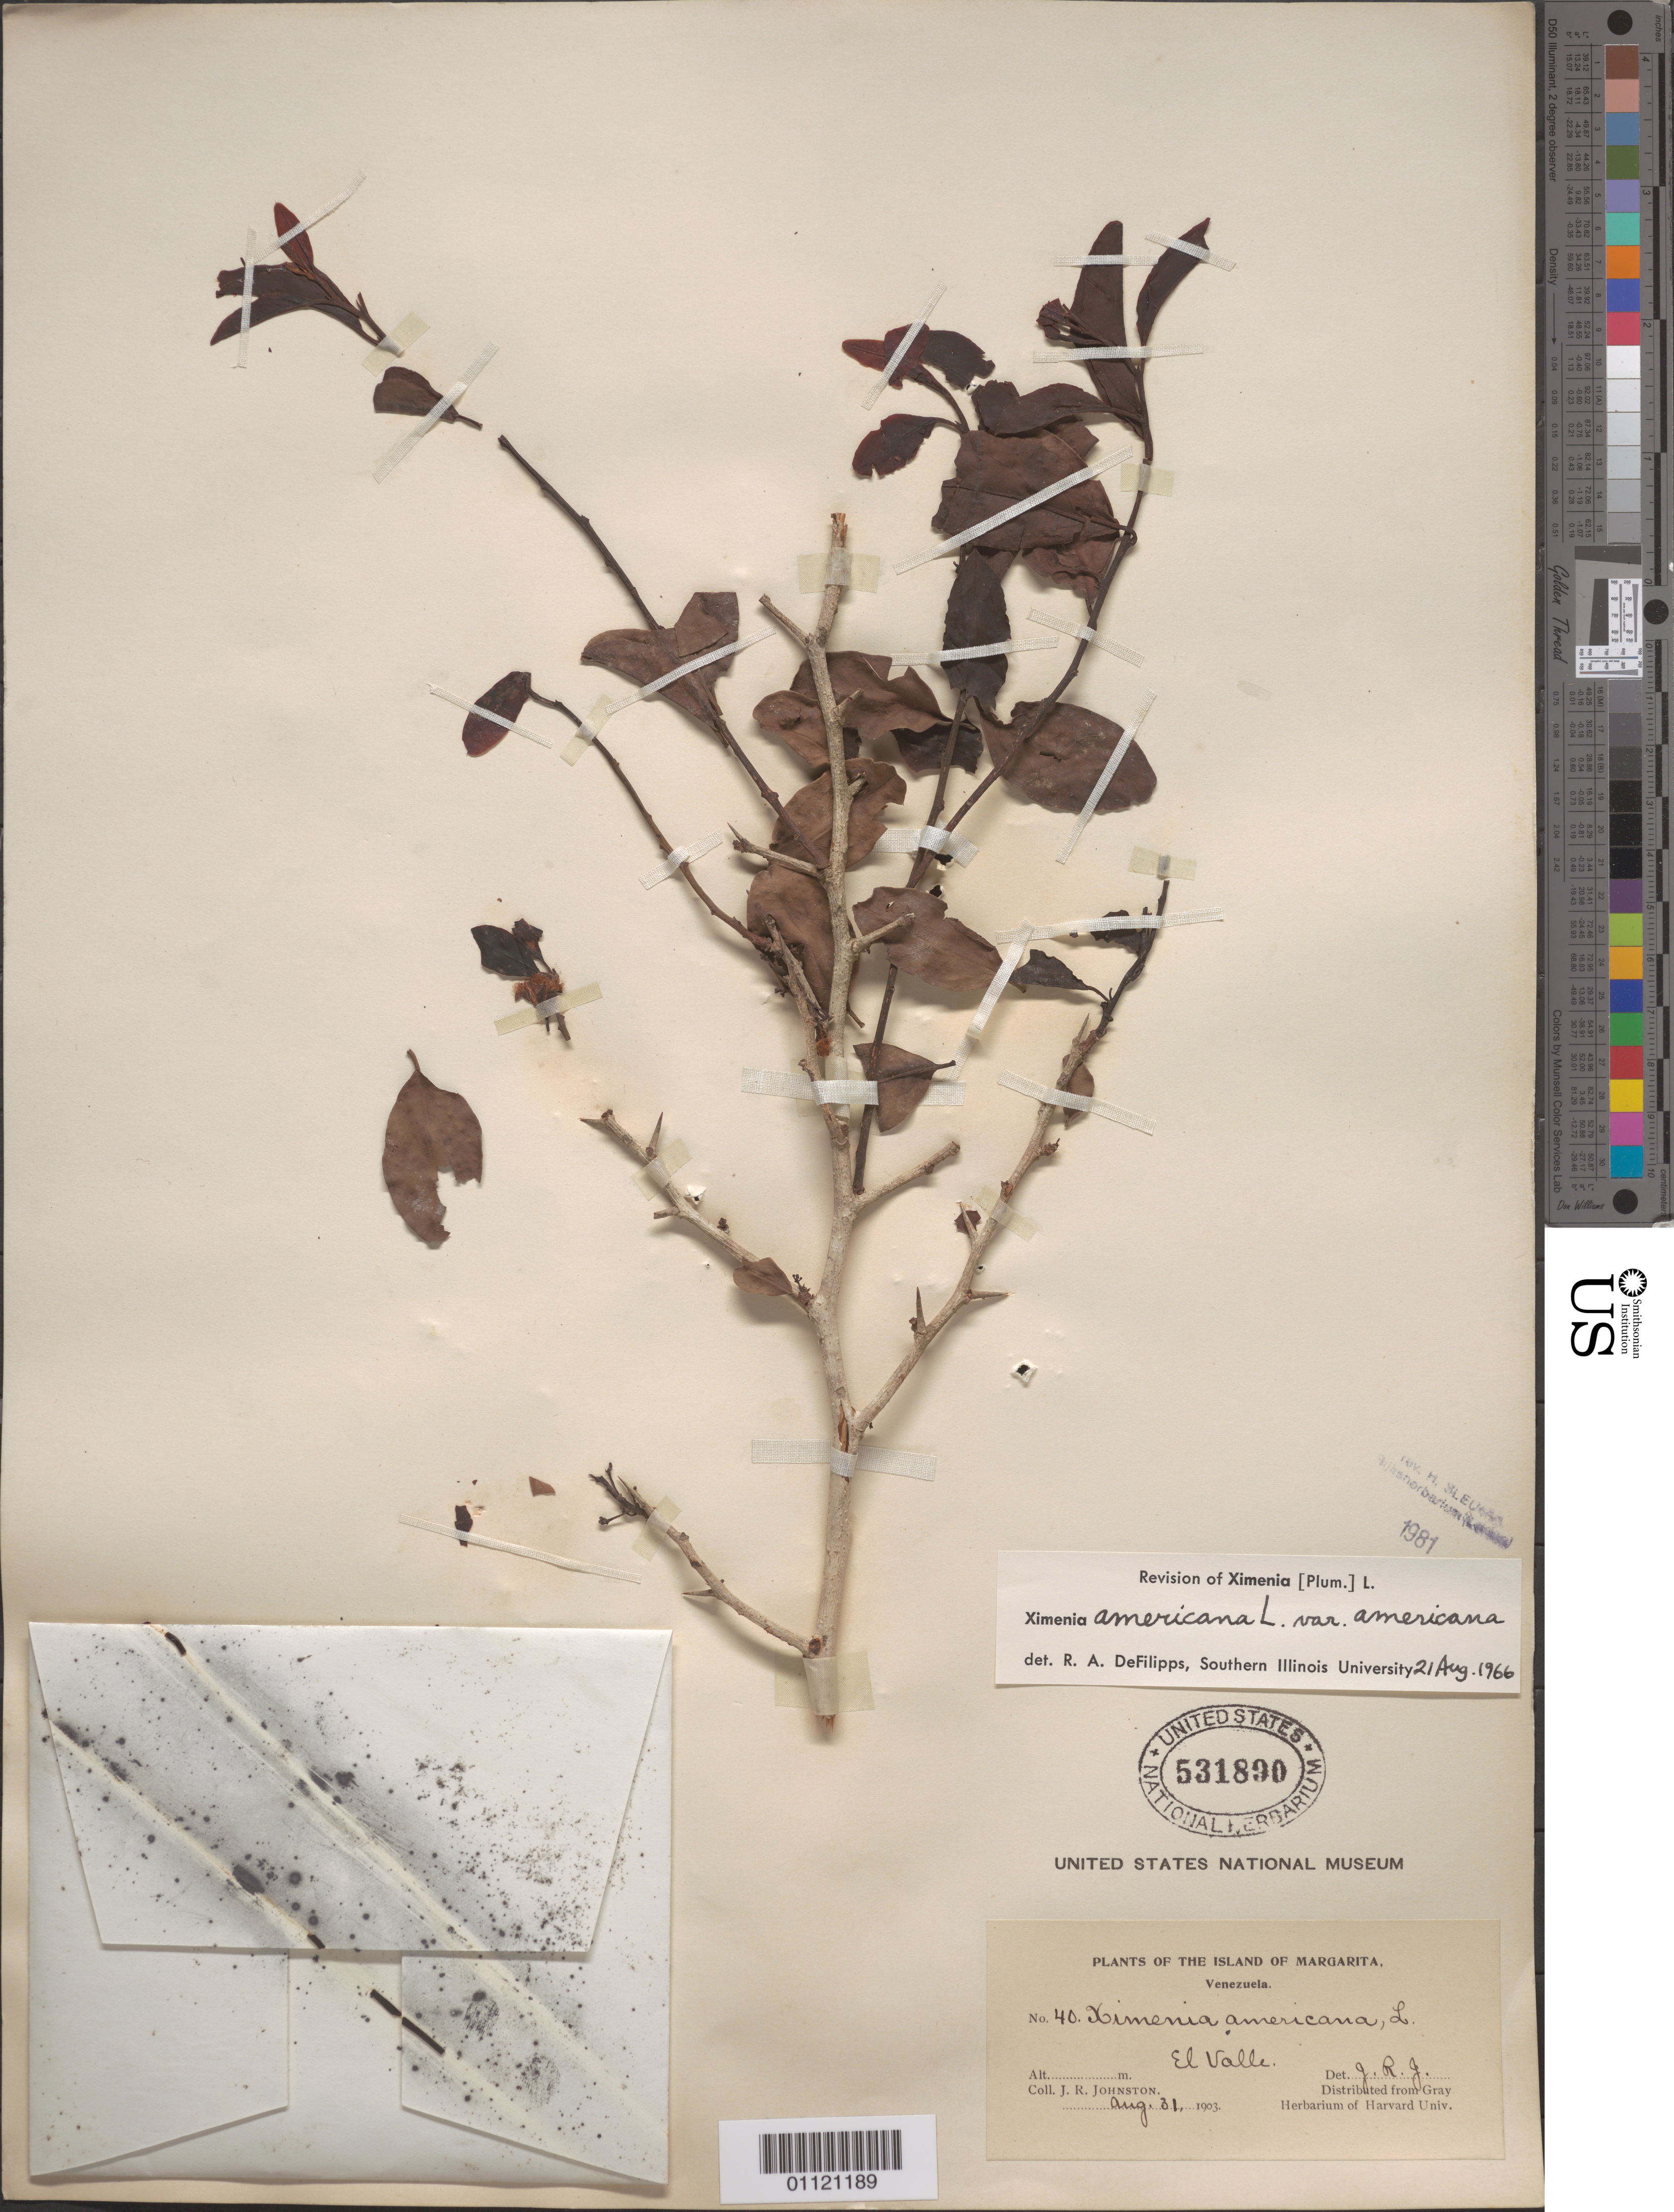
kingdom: Plantae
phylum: Tracheophyta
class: Magnoliopsida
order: Santalales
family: Ximeniaceae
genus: Ximenia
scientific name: Ximenia americana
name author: L.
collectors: Bro. Gines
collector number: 40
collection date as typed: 31 Aug 1903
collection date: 1903-08-31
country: Venezuela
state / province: Nueva Esparta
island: Margarita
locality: El Valle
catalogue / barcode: US 531890